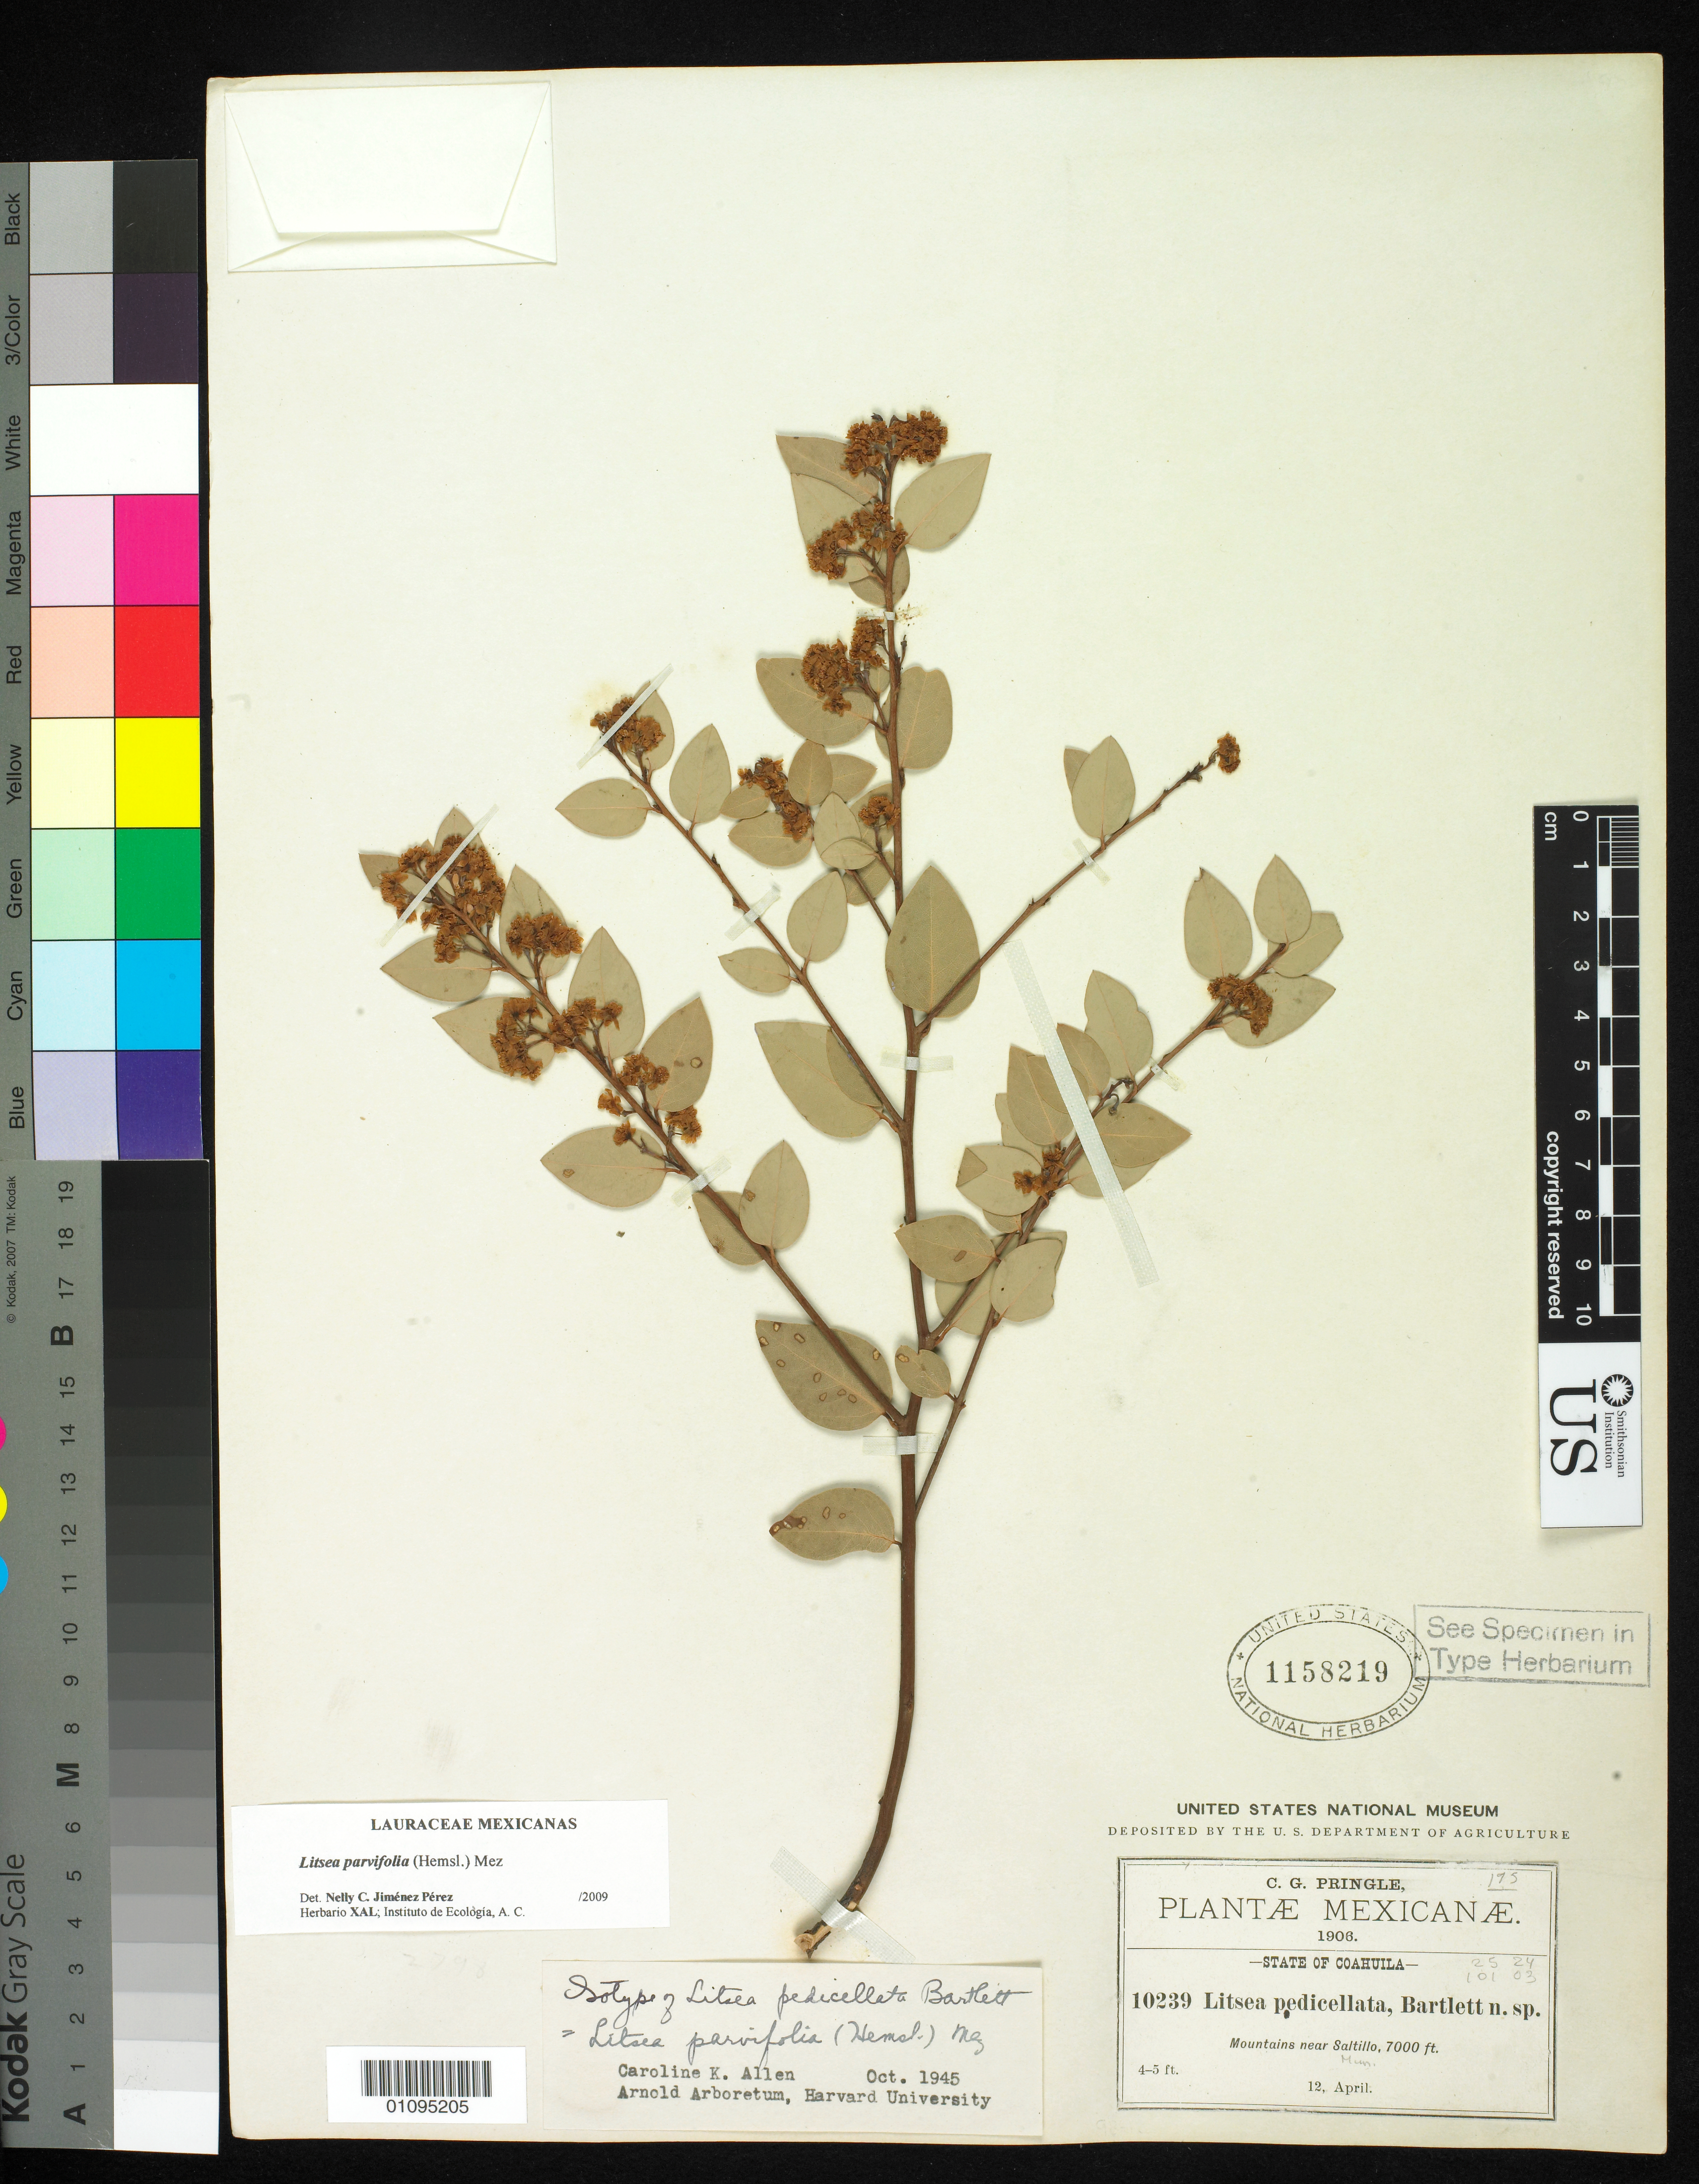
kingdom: Plantae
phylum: Tracheophyta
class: Magnoliopsida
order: Laurales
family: Lauraceae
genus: Litsea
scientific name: Litsea pedicellata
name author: Bartlett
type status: Isotype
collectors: C. G. Pringle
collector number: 10239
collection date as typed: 12 Apr 1906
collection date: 1906-04-12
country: Mexico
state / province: Coahuila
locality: Mountains near Saltillo.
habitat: Mountains.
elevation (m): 2134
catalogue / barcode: US 1158219